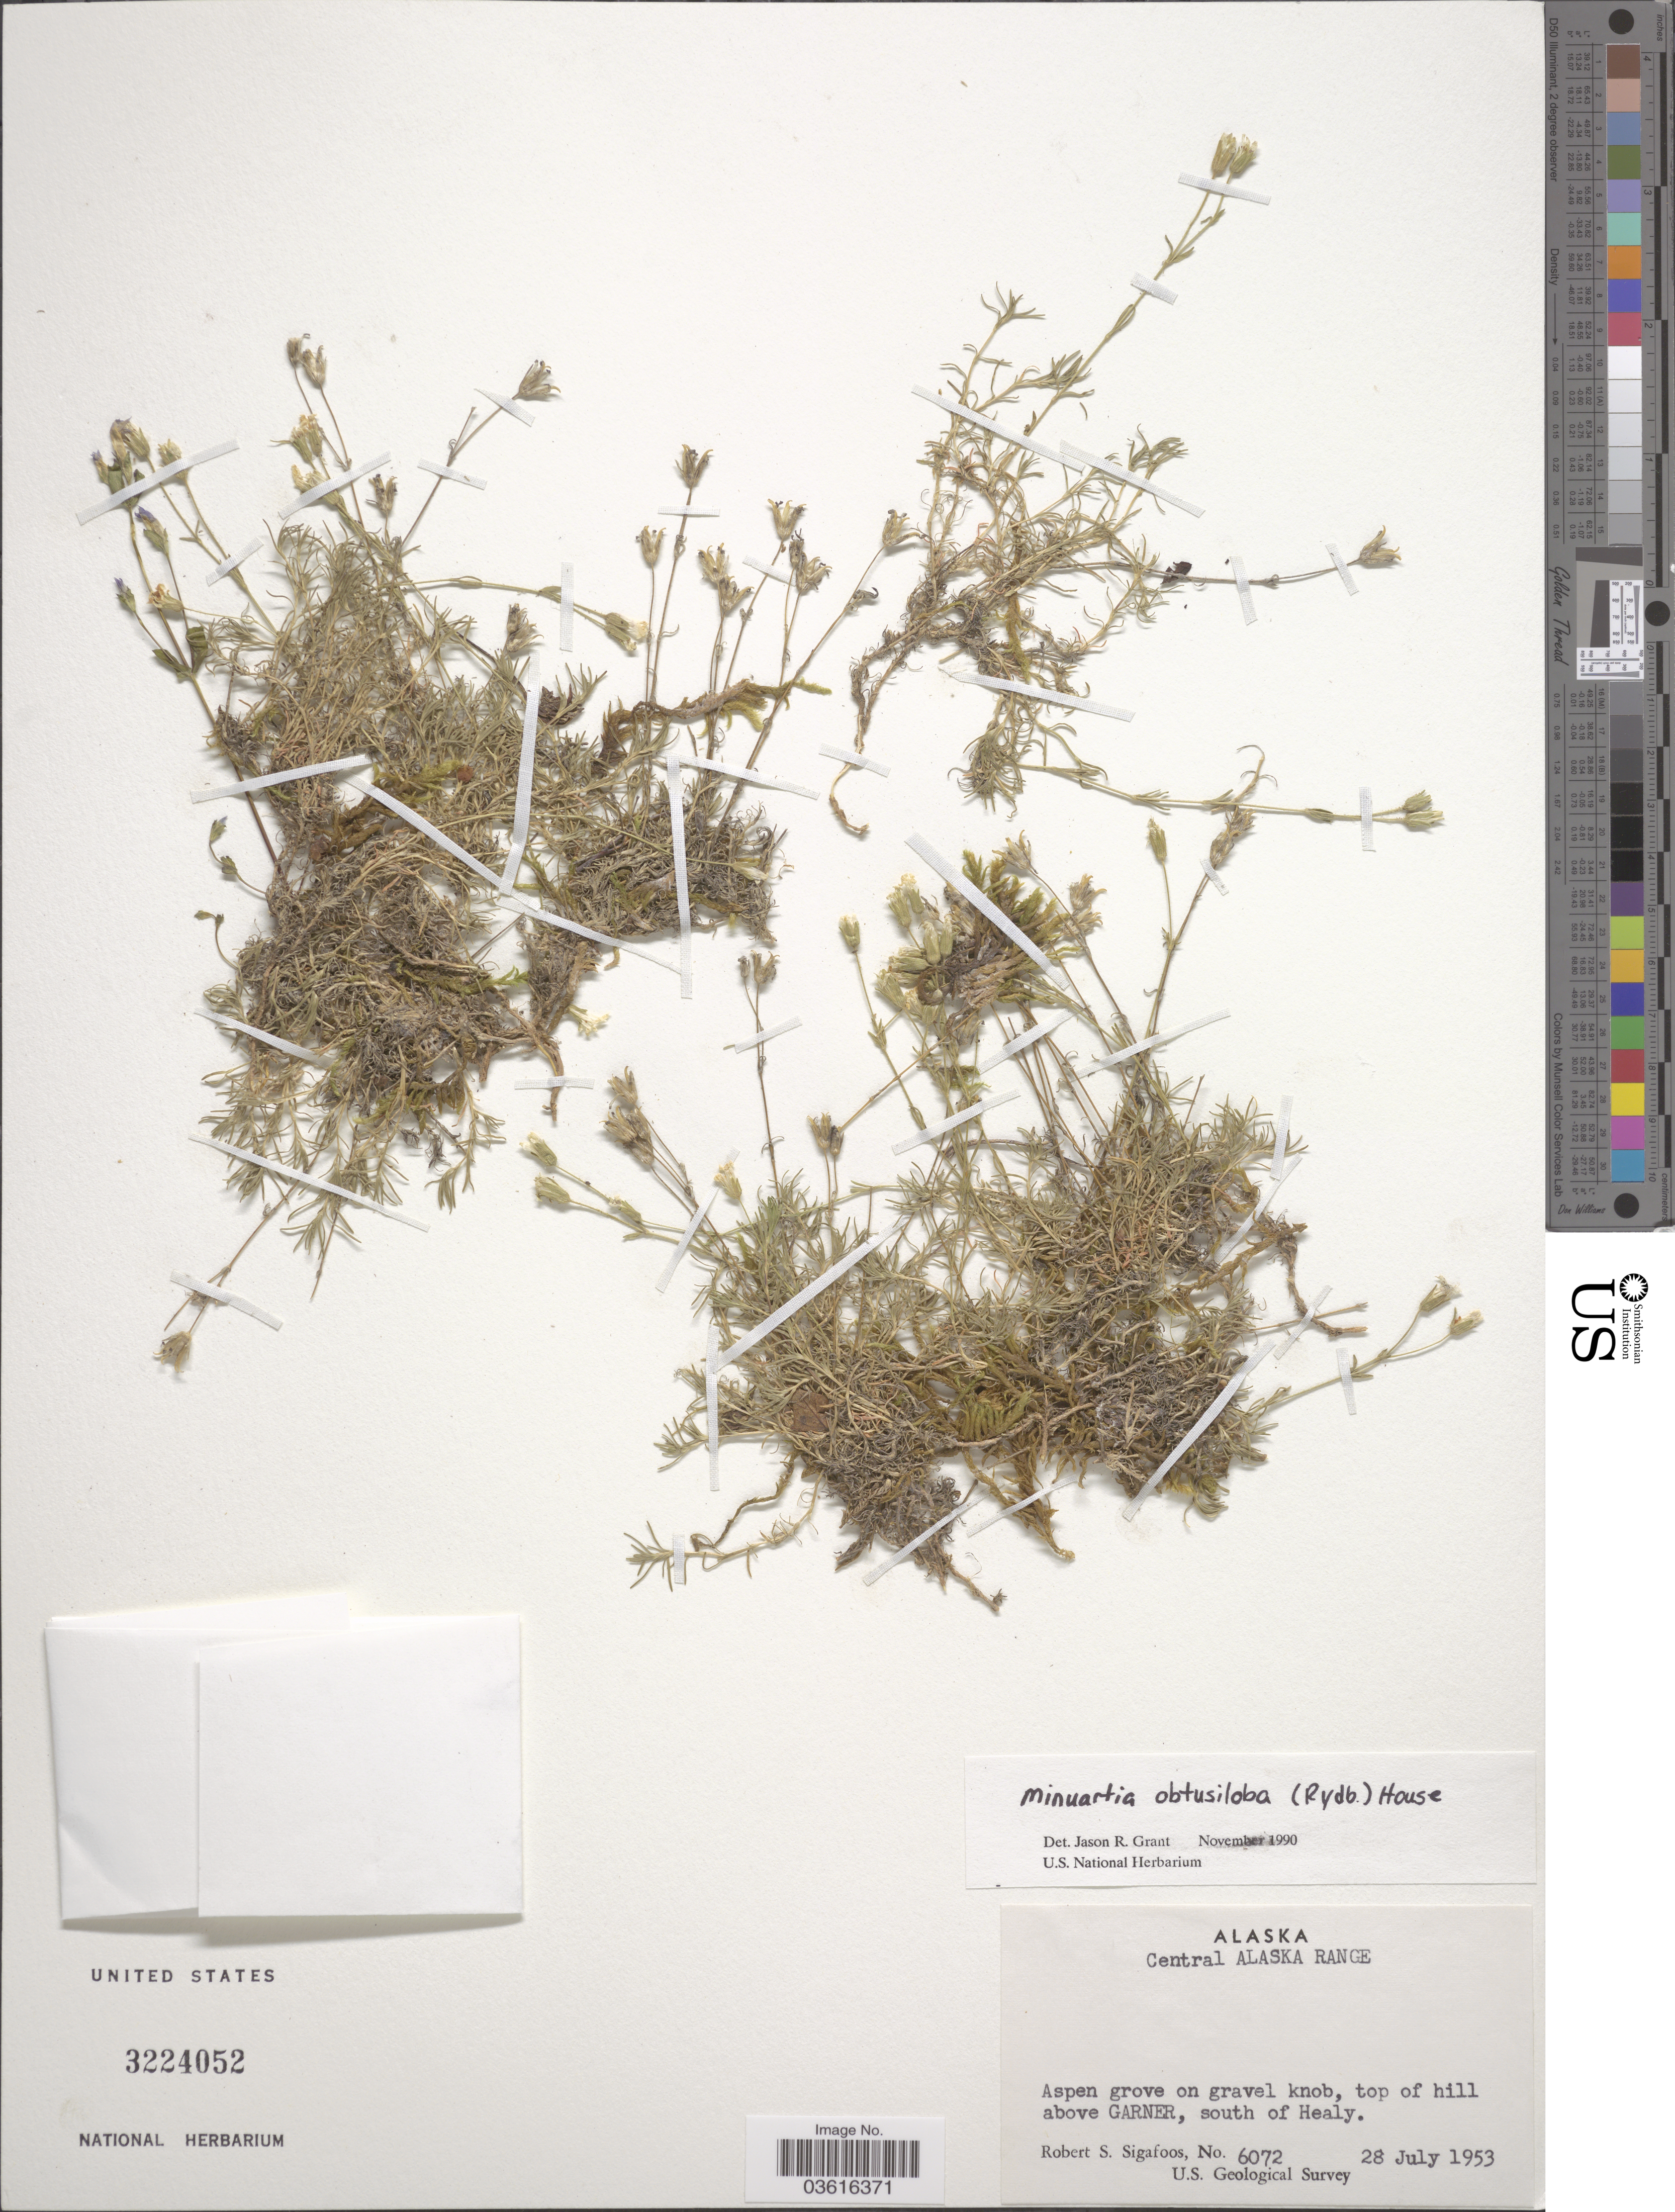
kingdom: Plantae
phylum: Tracheophyta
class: Magnoliopsida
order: Caryophyllales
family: Caryophyllaceae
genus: Cherleria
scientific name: Cherleria arctica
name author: (Steven ex Ser.) A.J. Moore & Dillenb.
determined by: Strong, M. T., (US), Smithsonian Institution - National Museum of Natural History (UNITED STATES)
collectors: R. Sigafoos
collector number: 6072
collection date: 1953-07-28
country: United States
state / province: Alaska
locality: Central Alaska Range. Aspen grove on gravel knob, top of hill above Garner, south of Healy.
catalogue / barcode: US 3224052